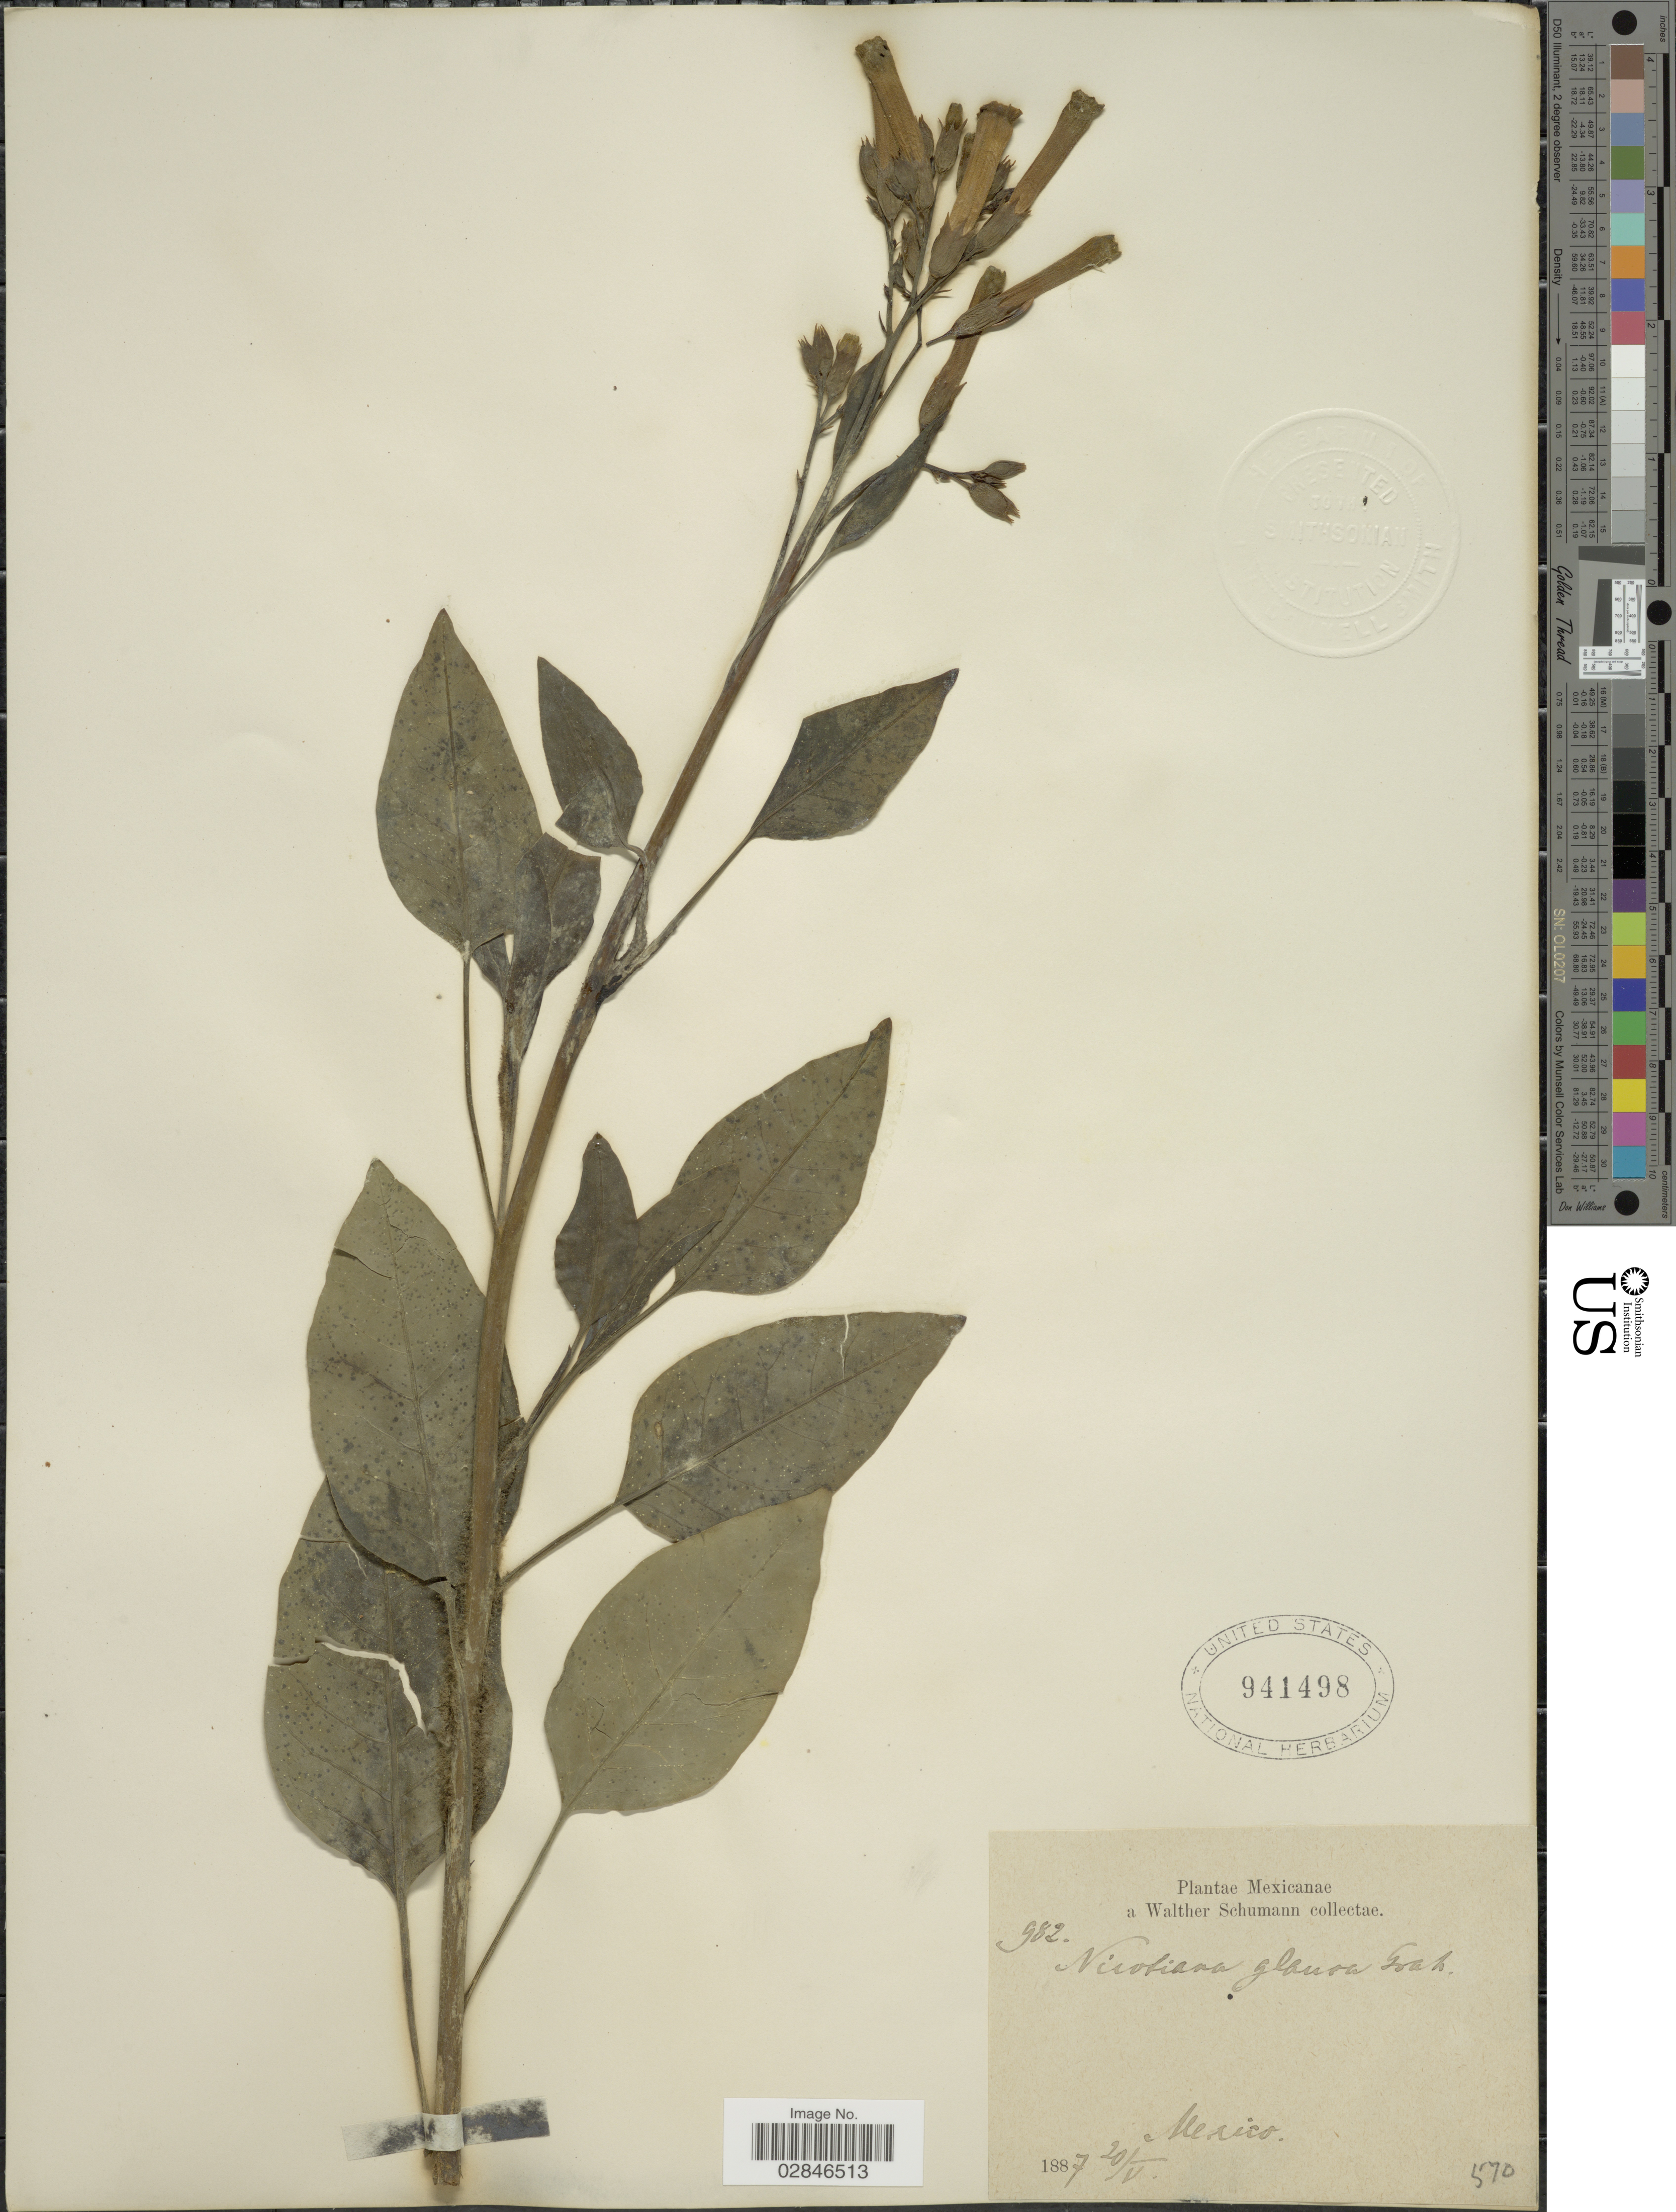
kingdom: Plantae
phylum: Tracheophyta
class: Magnoliopsida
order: Solanales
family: Solanaceae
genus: Nicotiana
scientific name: Nicotiana glauca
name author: Graham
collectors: W. Schumann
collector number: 982/570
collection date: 1887-05-20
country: Mexico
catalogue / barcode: US 941498